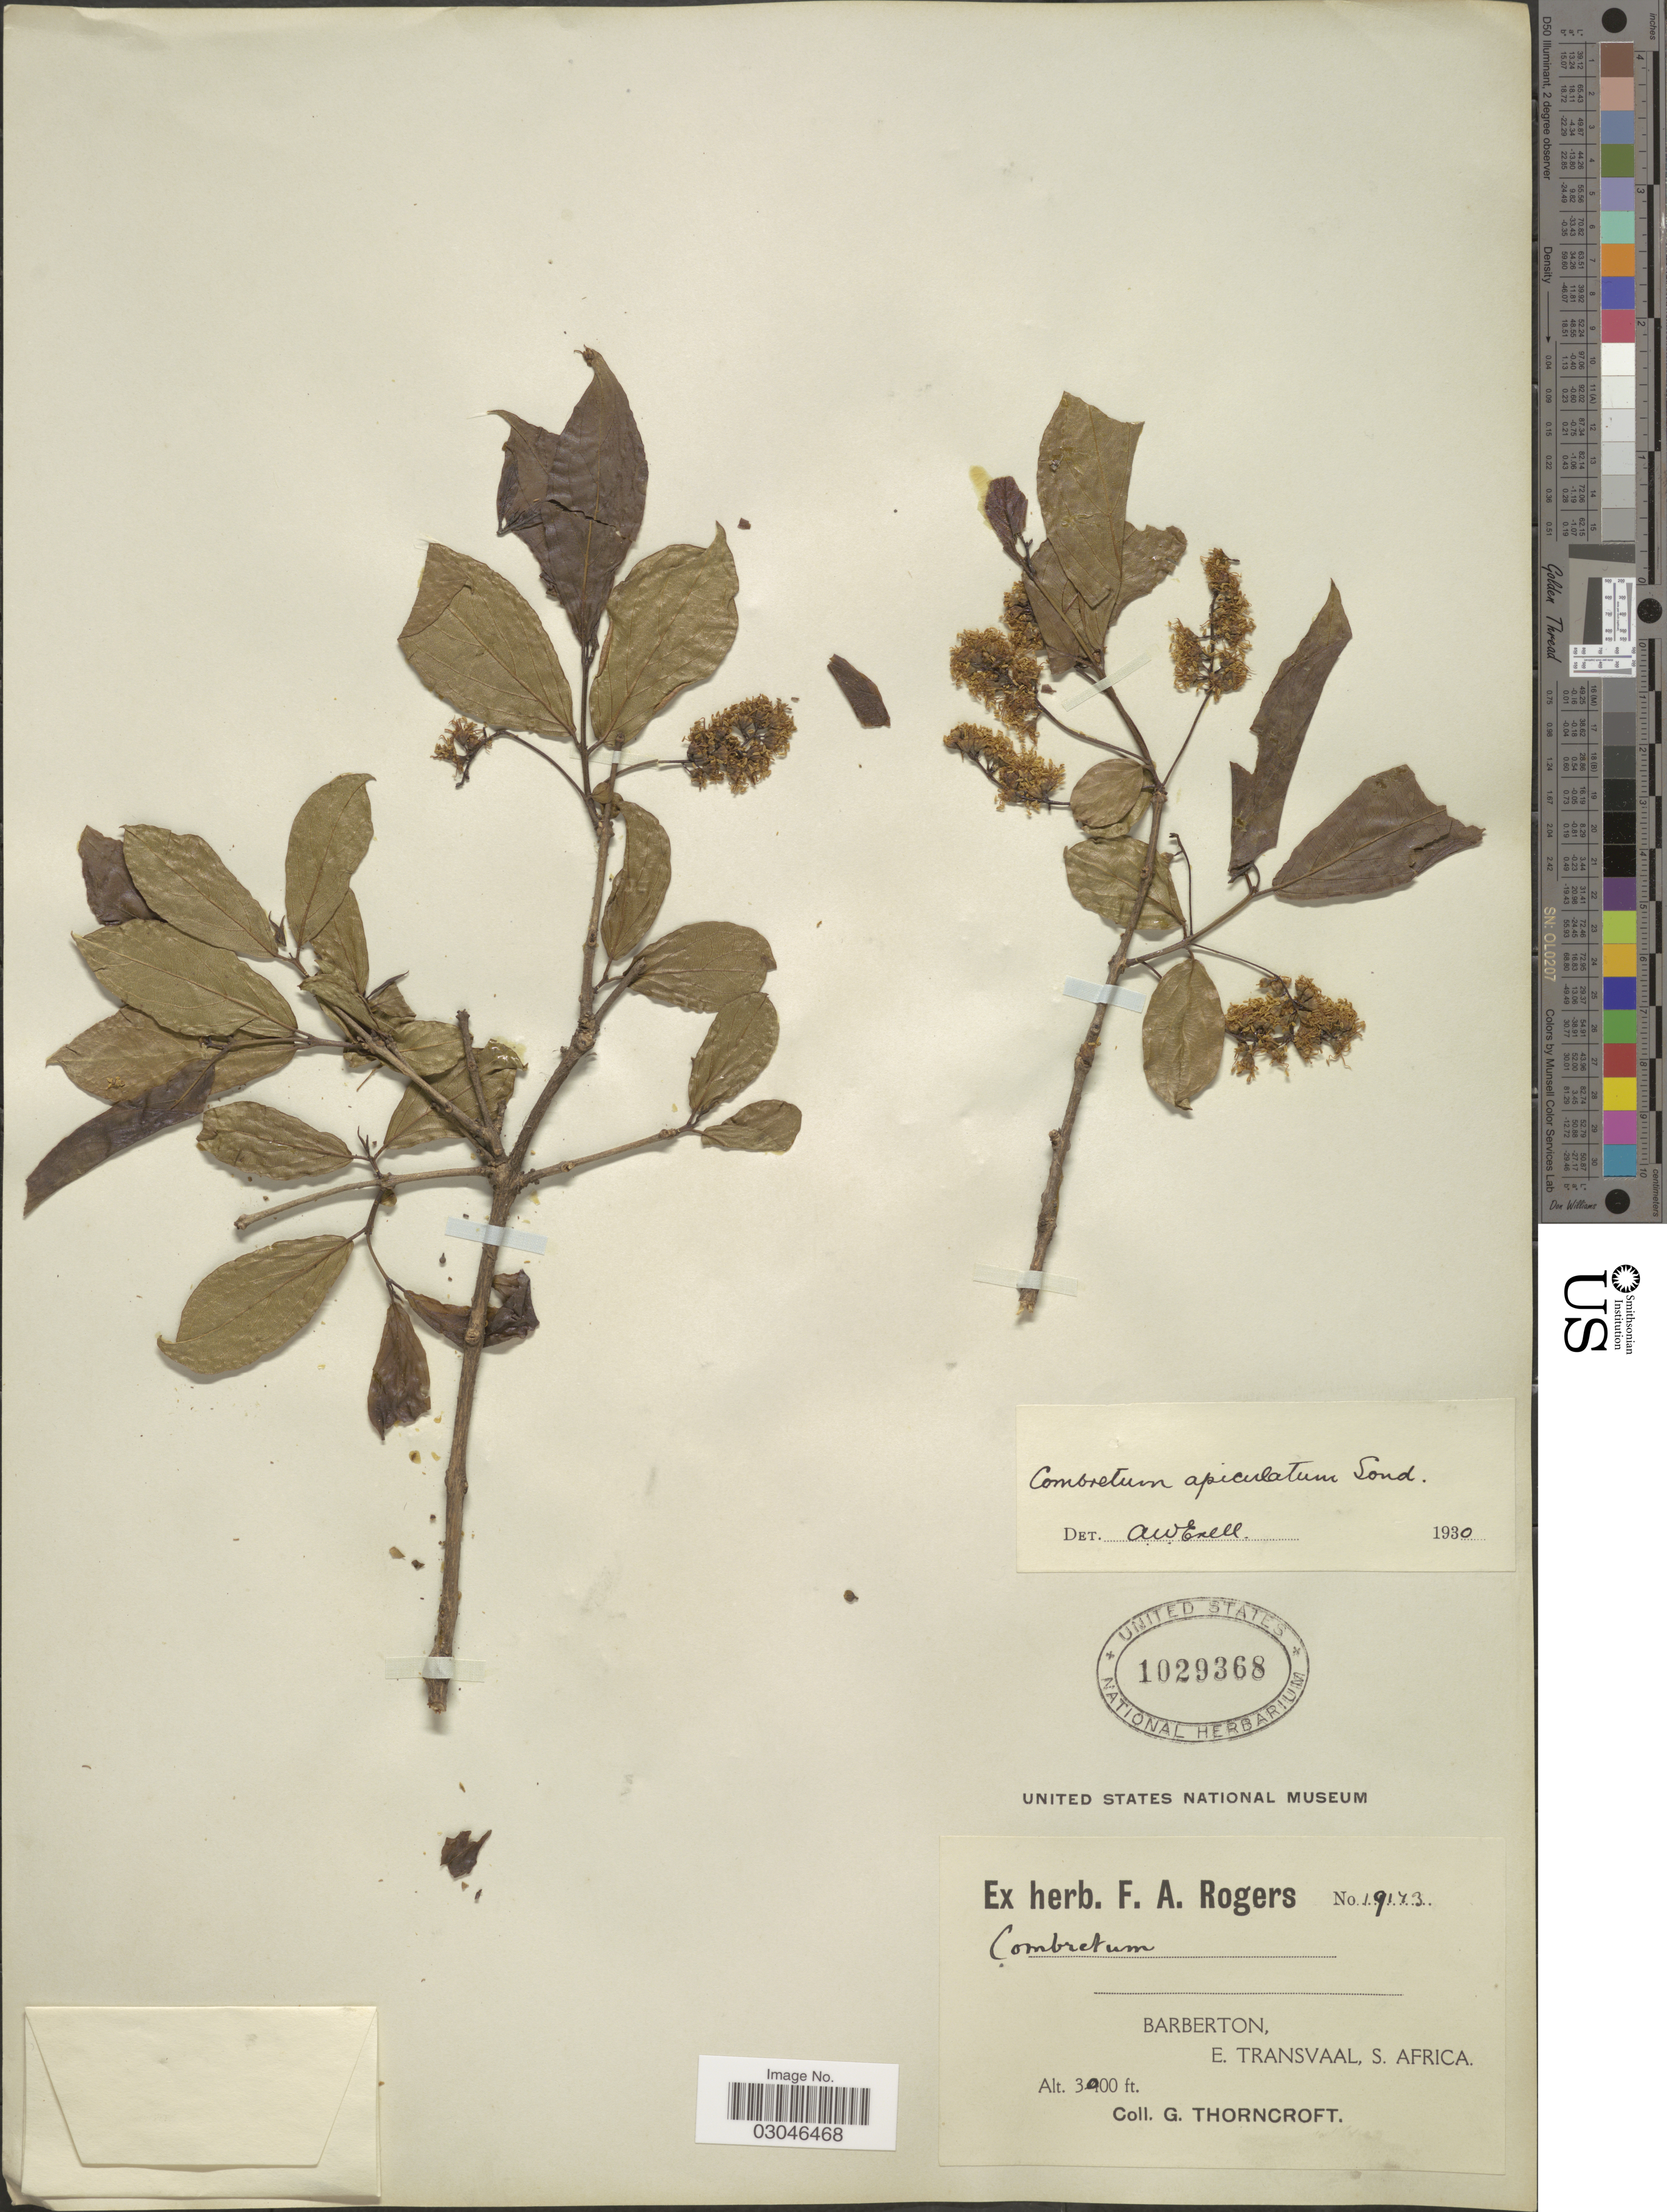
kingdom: Plantae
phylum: Tracheophyta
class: Magnoliopsida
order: Myrtales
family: Combretaceae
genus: Combretum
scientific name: Combretum apiculatum subsp. apiculatum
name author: Sond.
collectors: G. Thorncroft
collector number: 19173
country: South Africa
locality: Barberton, E. Transvaal, S. Africa.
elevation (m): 914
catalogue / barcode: US 1029368